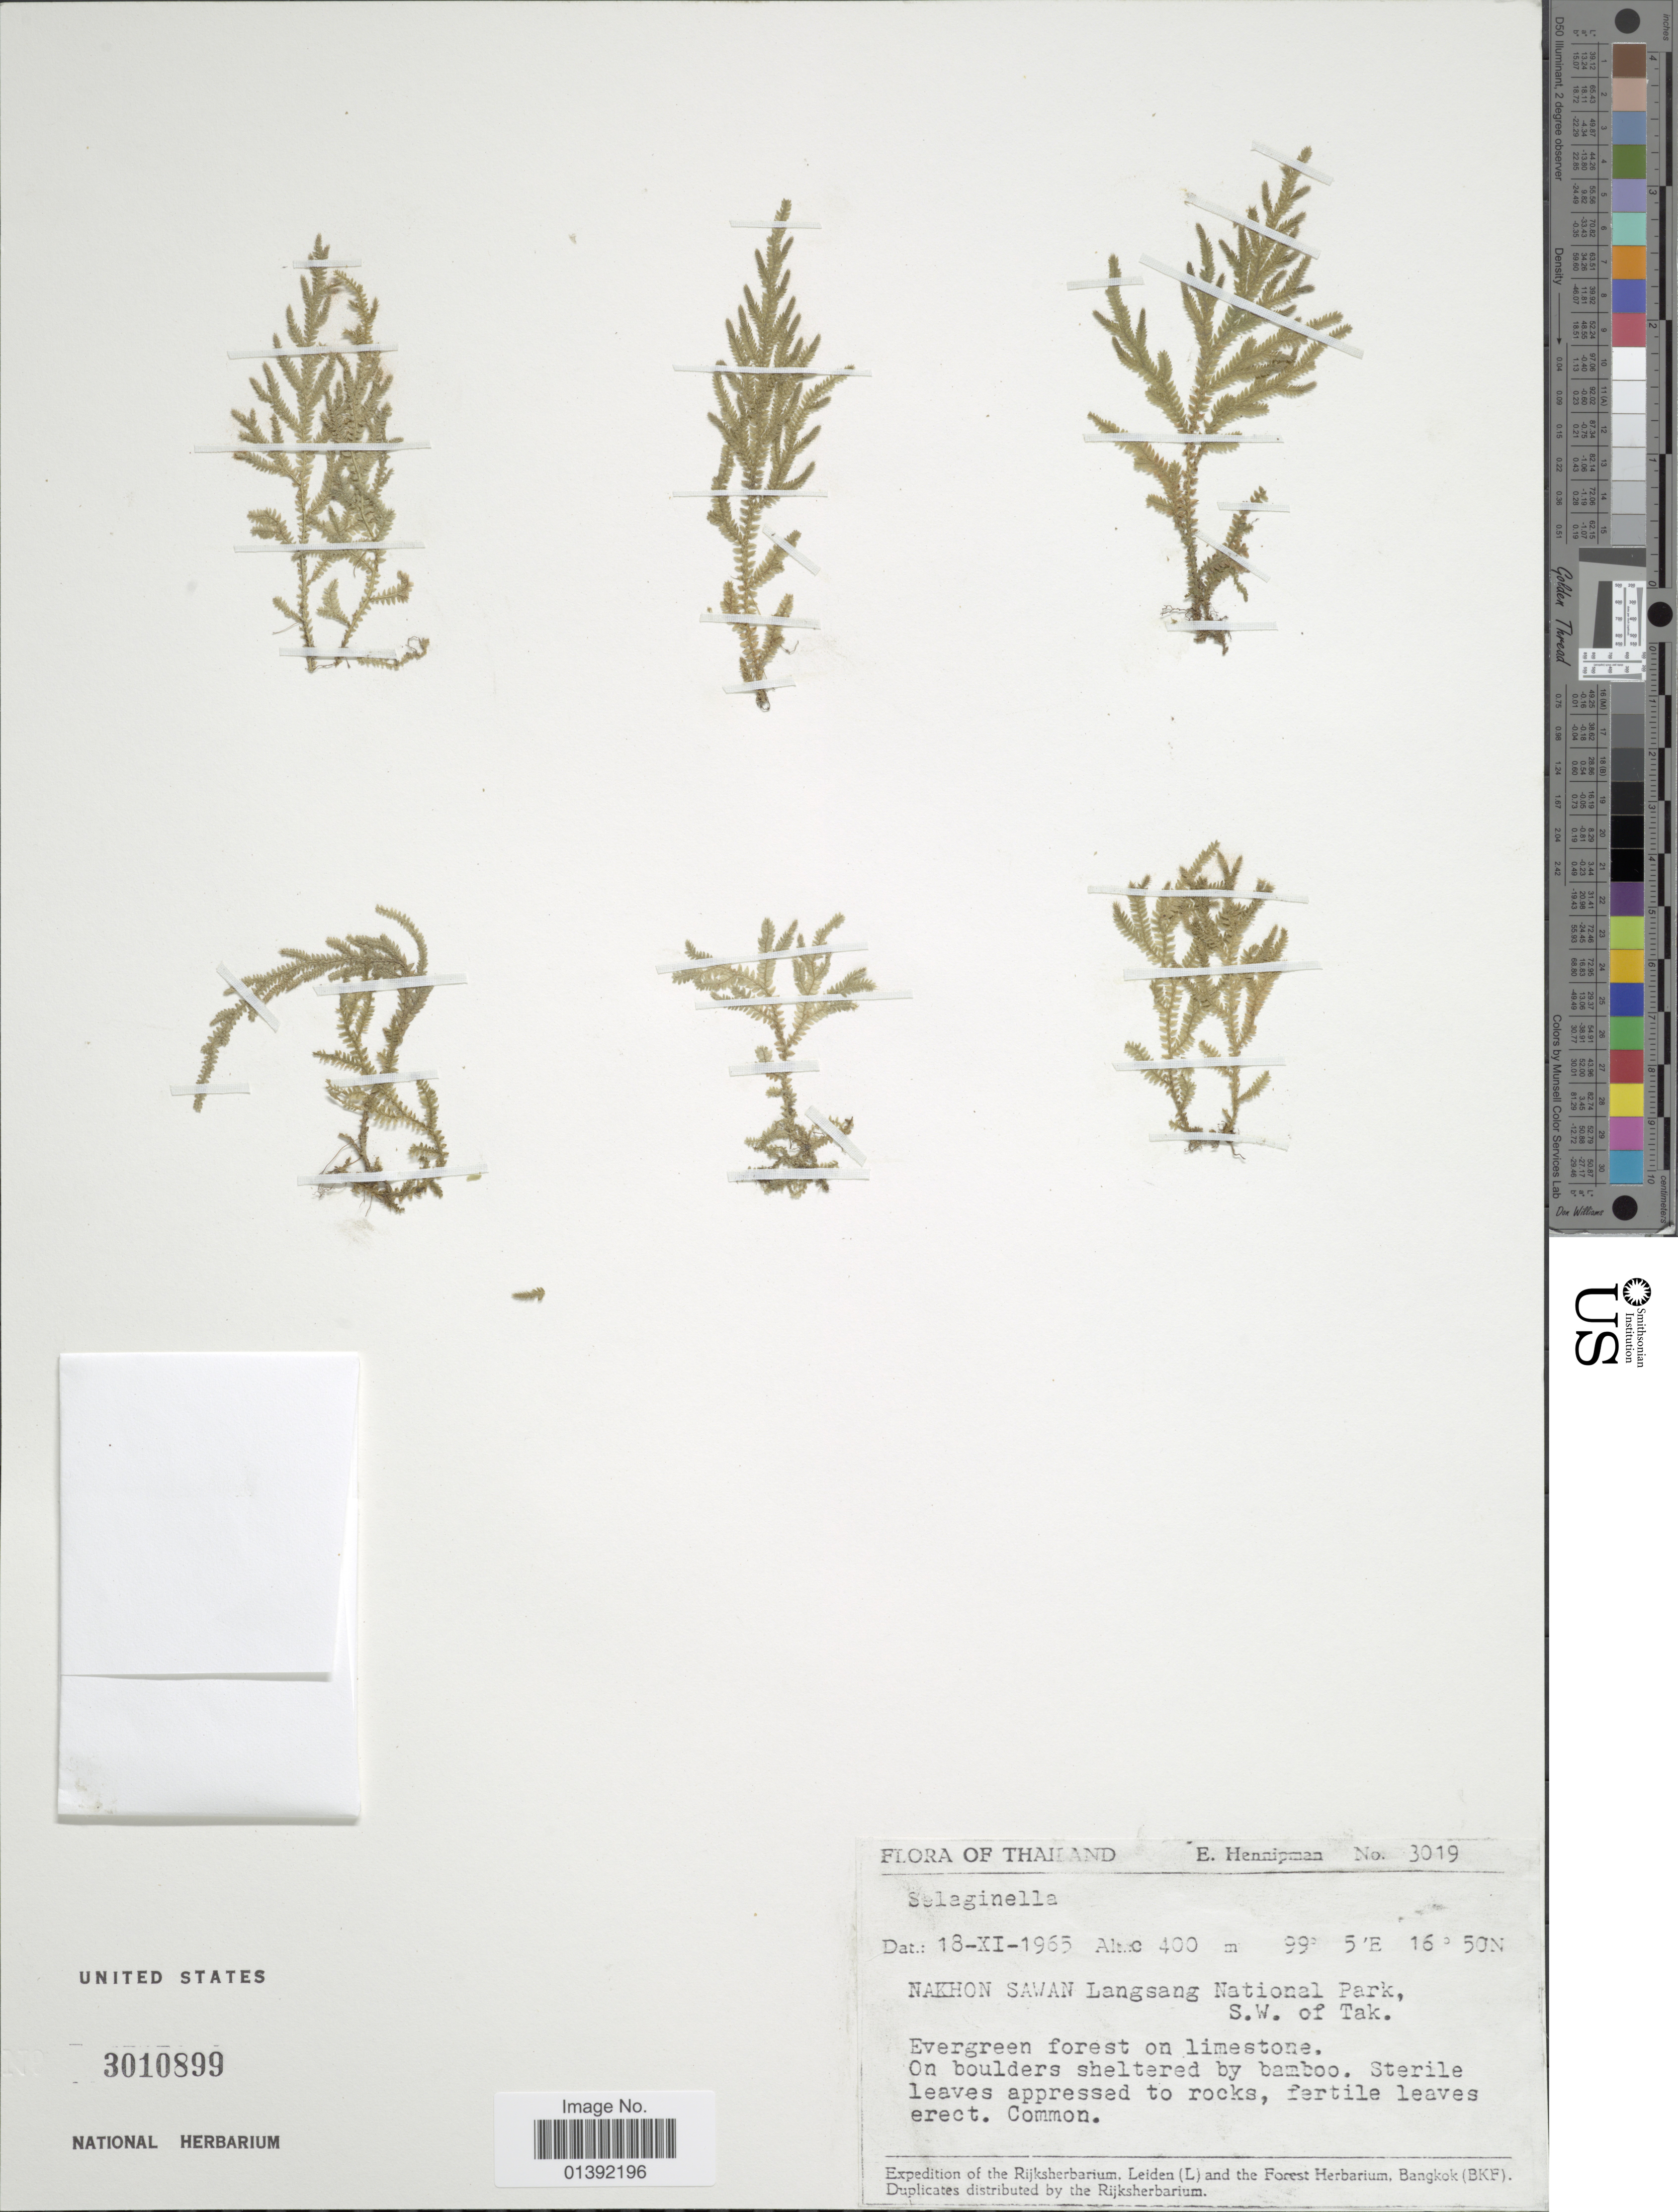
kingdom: Plantae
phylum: Tracheophyta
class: Lycopodiopsida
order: Selaginellales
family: Selaginellaceae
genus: Selaginella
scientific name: Selaginella sp.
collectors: E. Hennipman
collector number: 3019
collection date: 1965-11-18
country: Thailand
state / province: Nakhon Sawan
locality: Langsang National Park, S.W. of Tak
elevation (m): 400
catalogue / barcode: US 3010899